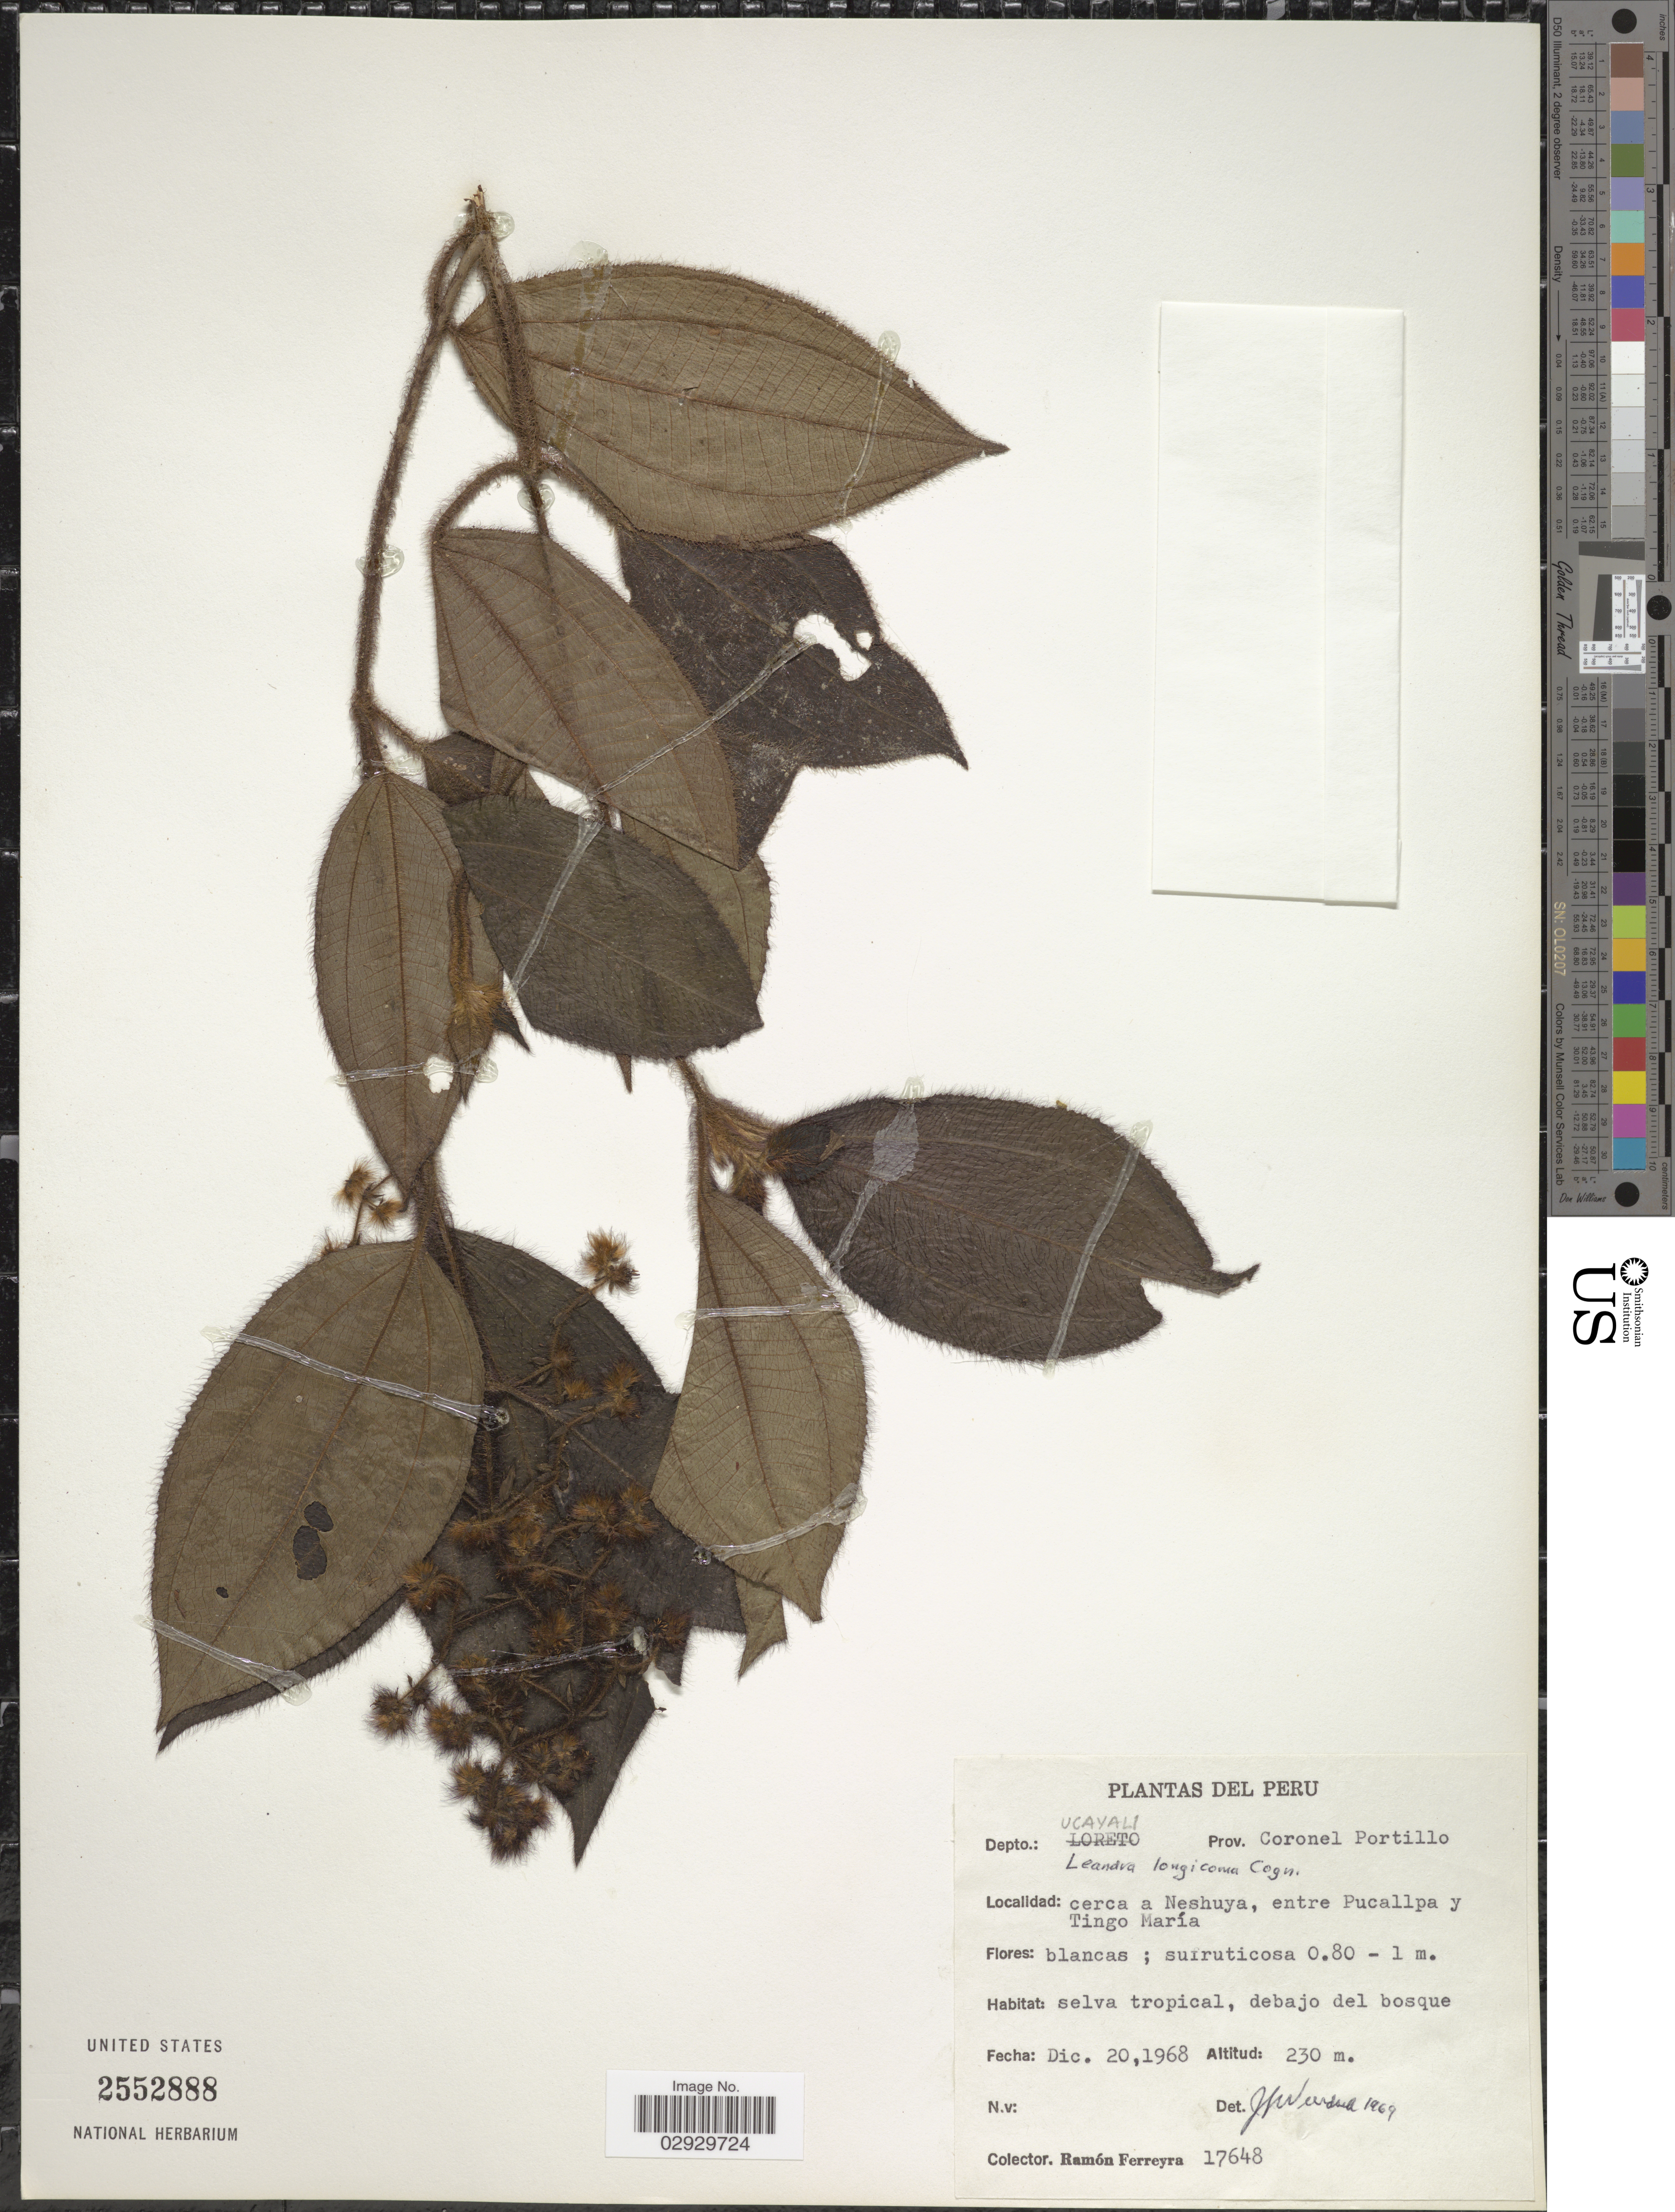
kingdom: Plantae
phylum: Tracheophyta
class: Magnoliopsida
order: Myrtales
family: Melastomataceae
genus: Leandra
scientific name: Leandra longicoma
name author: Cogn.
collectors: R. A. Ferreyra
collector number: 17648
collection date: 1968-12-20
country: Peru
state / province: Ucayali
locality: Depto.: Ucayali, Prov. Coronel Portillo, cerca a Neshuya, entre Pucallpa y Tingo María.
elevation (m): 230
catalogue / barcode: US 2552888